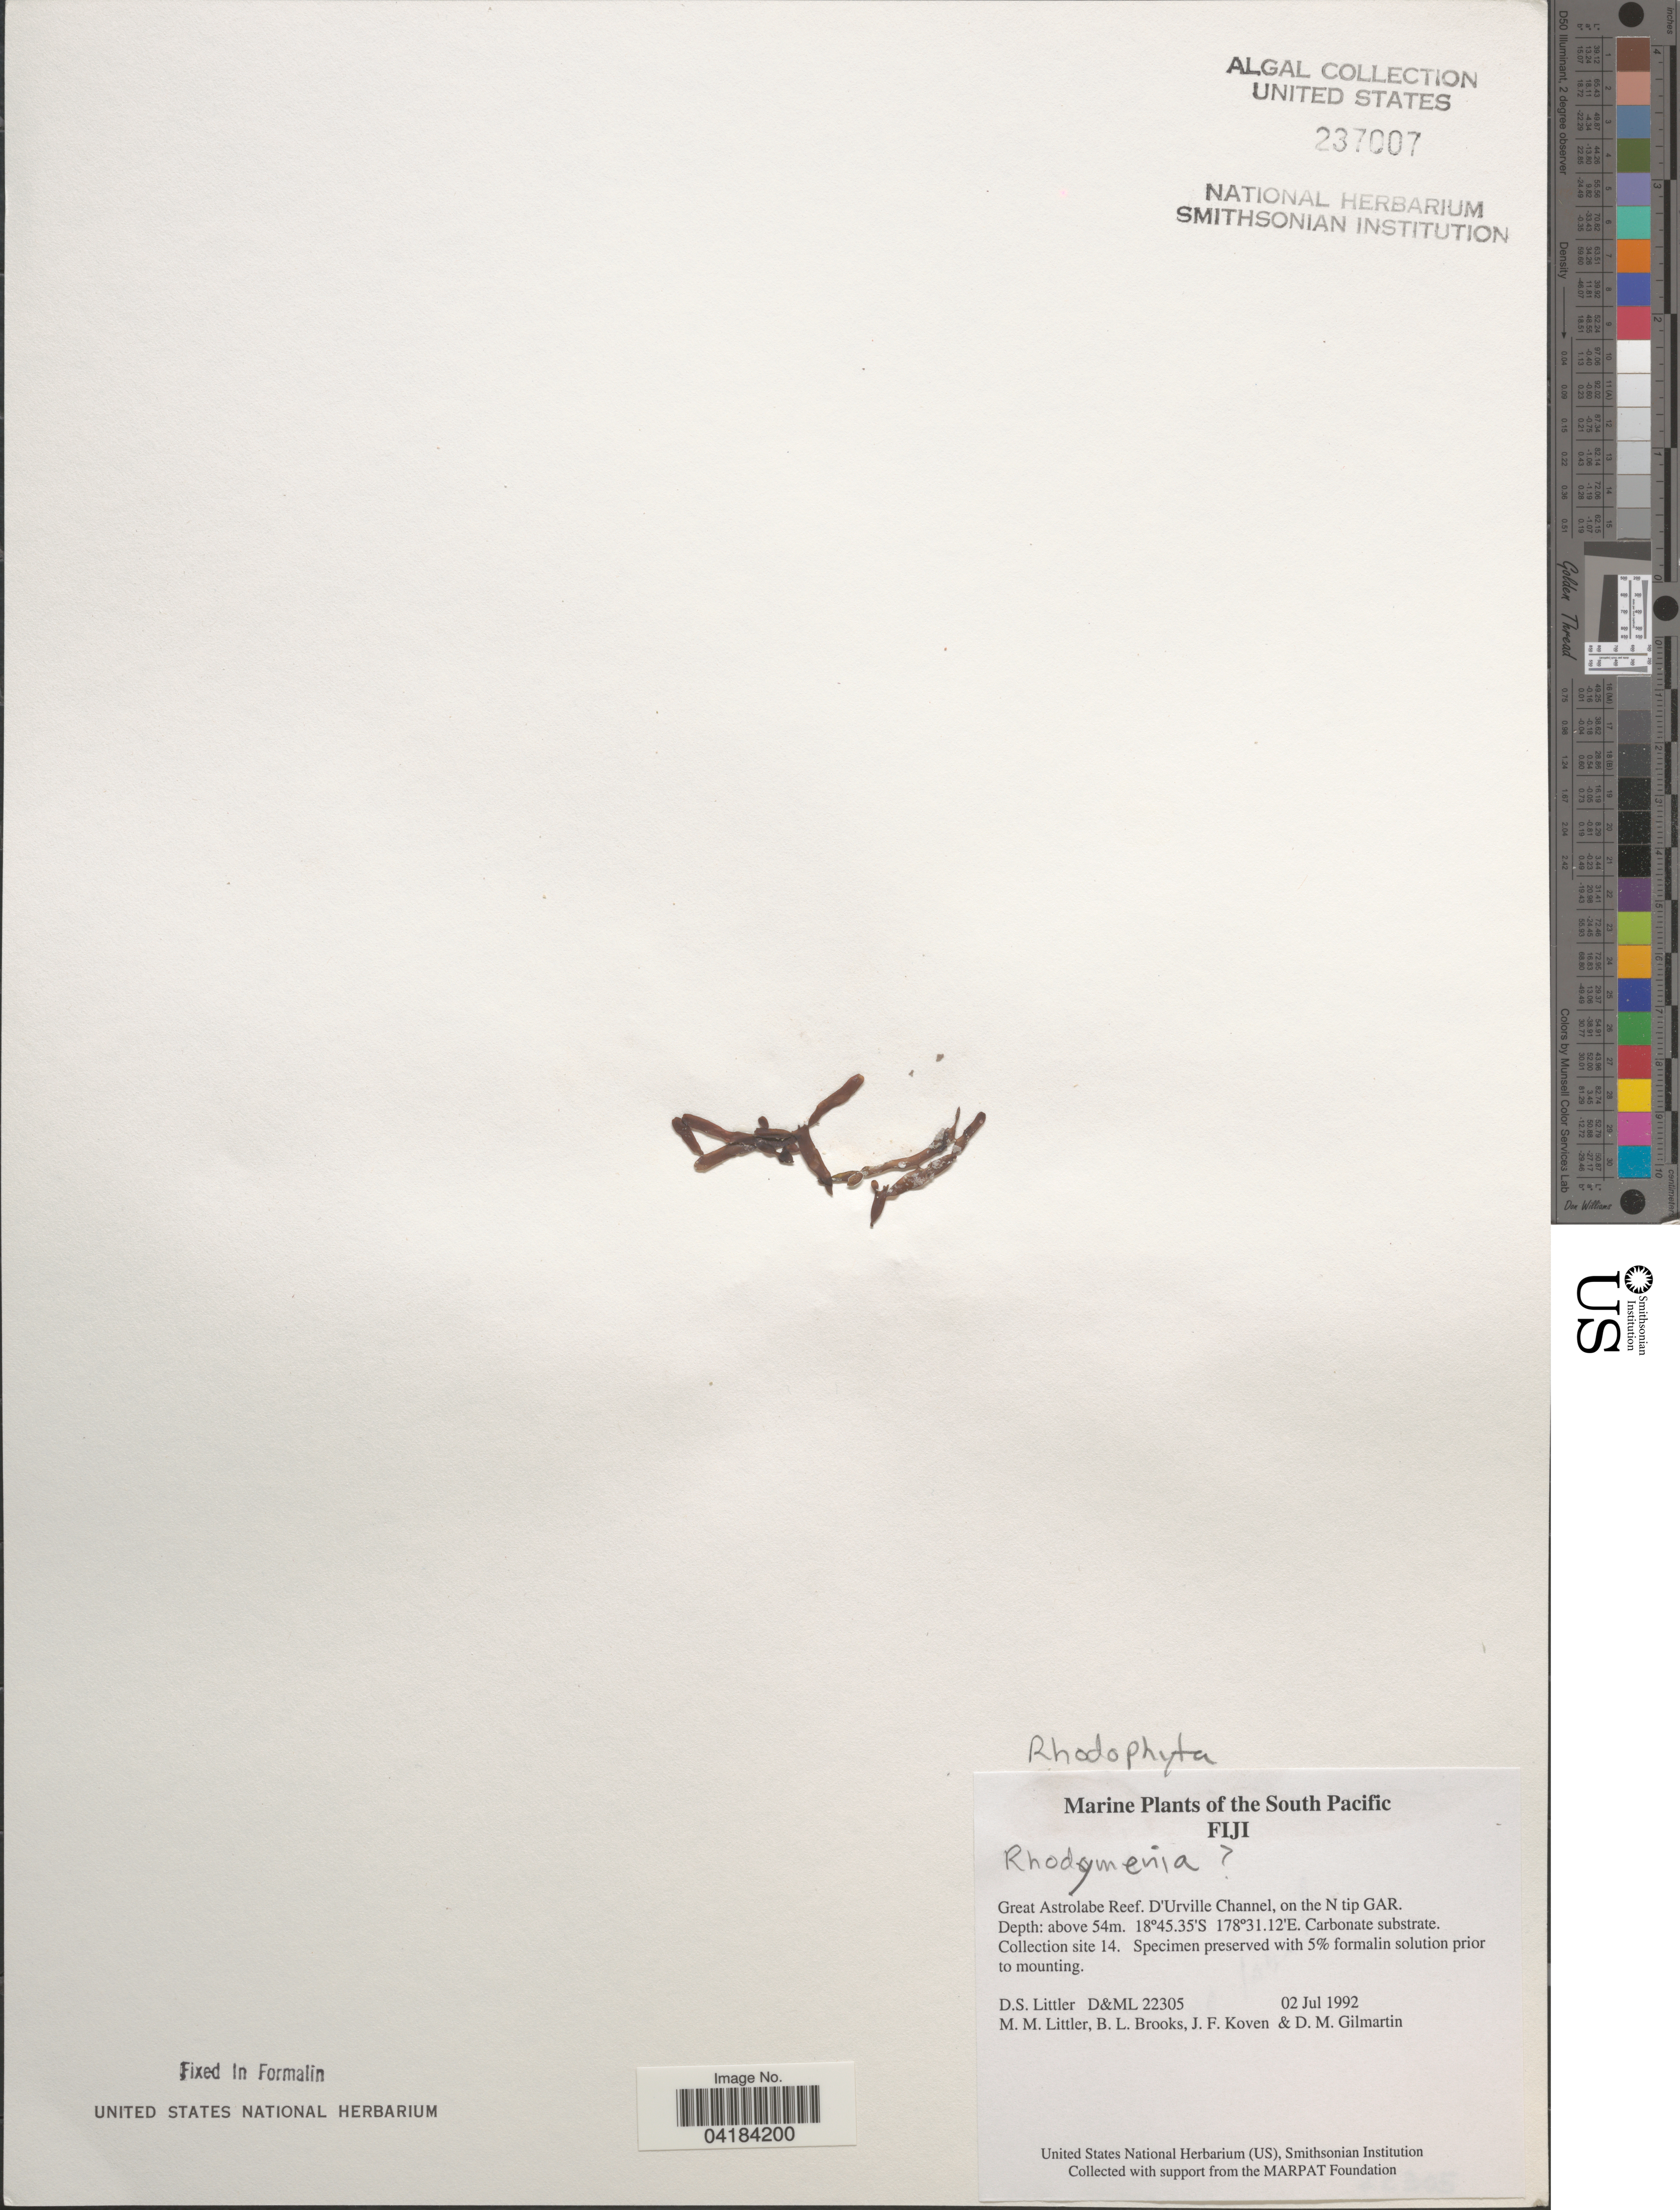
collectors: D. S. Littler, B. Brooks & J. Koven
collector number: D&ML22305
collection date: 1992-07-02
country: Fiji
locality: The South Pacific. Great Astrolabe Reef. D'Urville Channel, on the N tip GAR. Collection site 14.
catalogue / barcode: US 237007